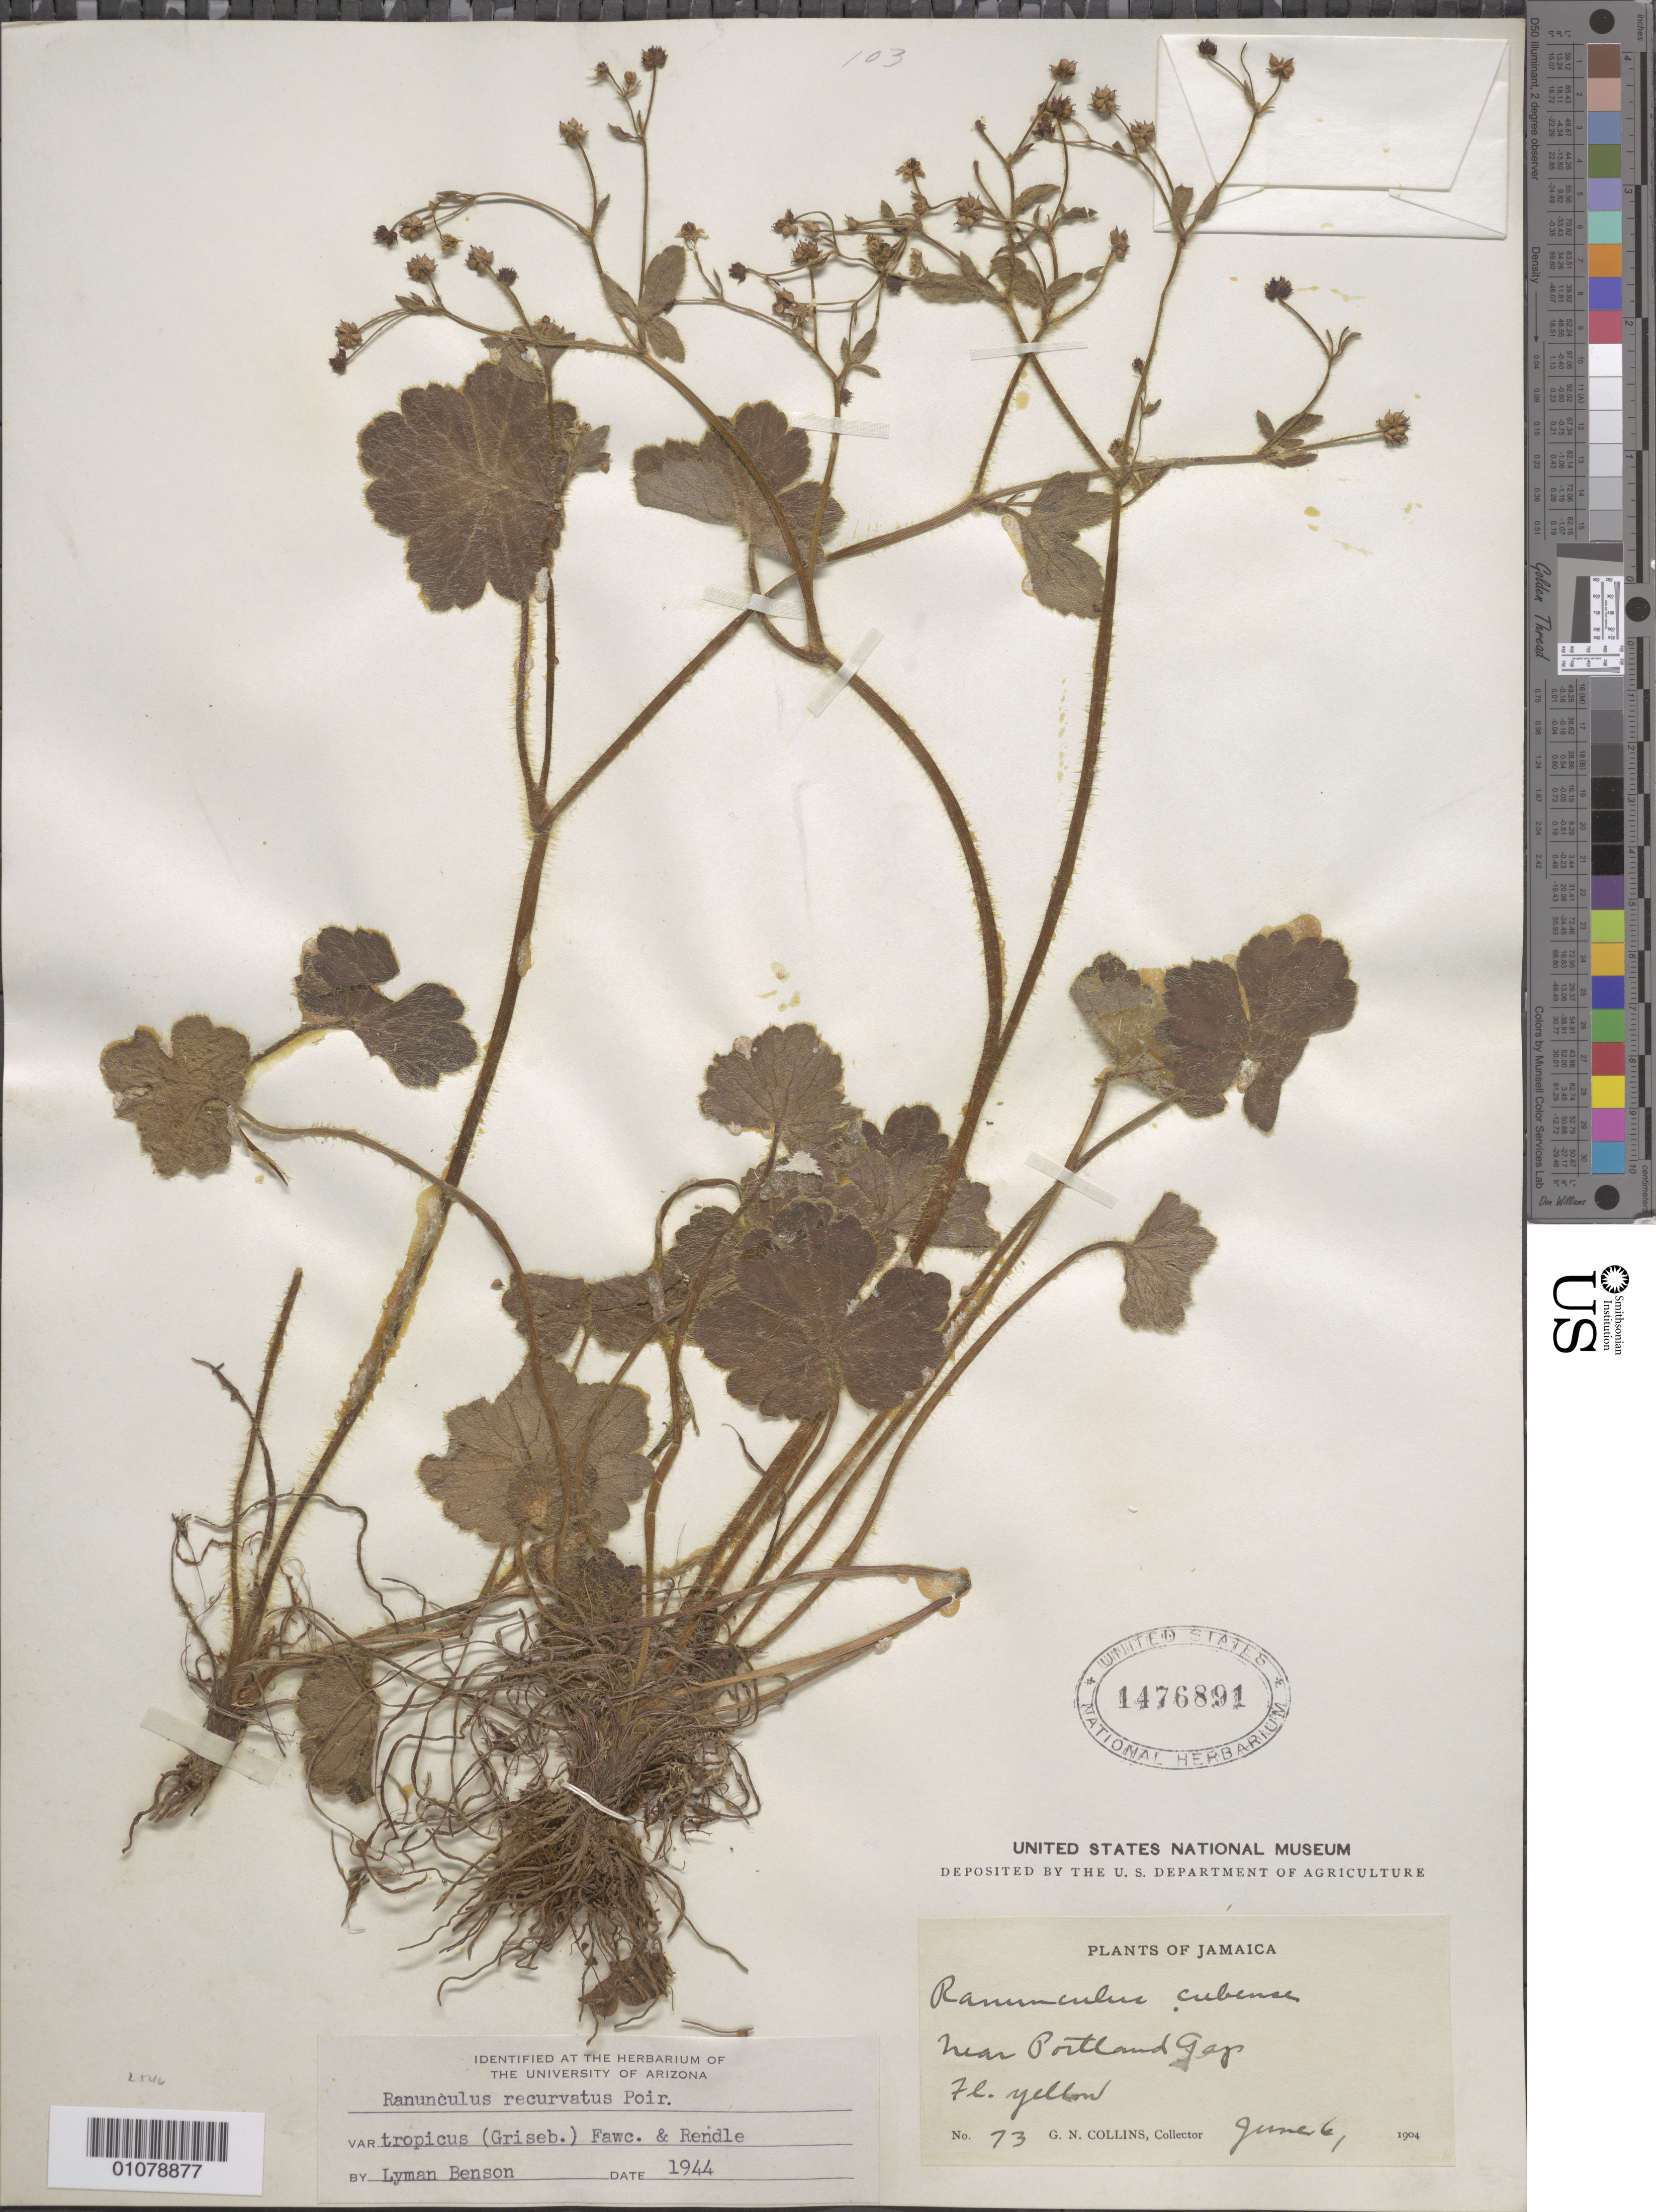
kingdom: Plantae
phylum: Tracheophyta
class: Magnoliopsida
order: Ranunculales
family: Ranunculaceae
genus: Ranunculus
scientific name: Ranunculus recurvatus var. tropicus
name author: (Griseb.) Fawc. & Rendle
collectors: G. Collins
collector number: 73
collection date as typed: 06 Jun 1904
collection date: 1904-06-06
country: Jamaica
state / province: Saint Thomas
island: Jamaica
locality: Near Portland Gap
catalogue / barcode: US 1476891